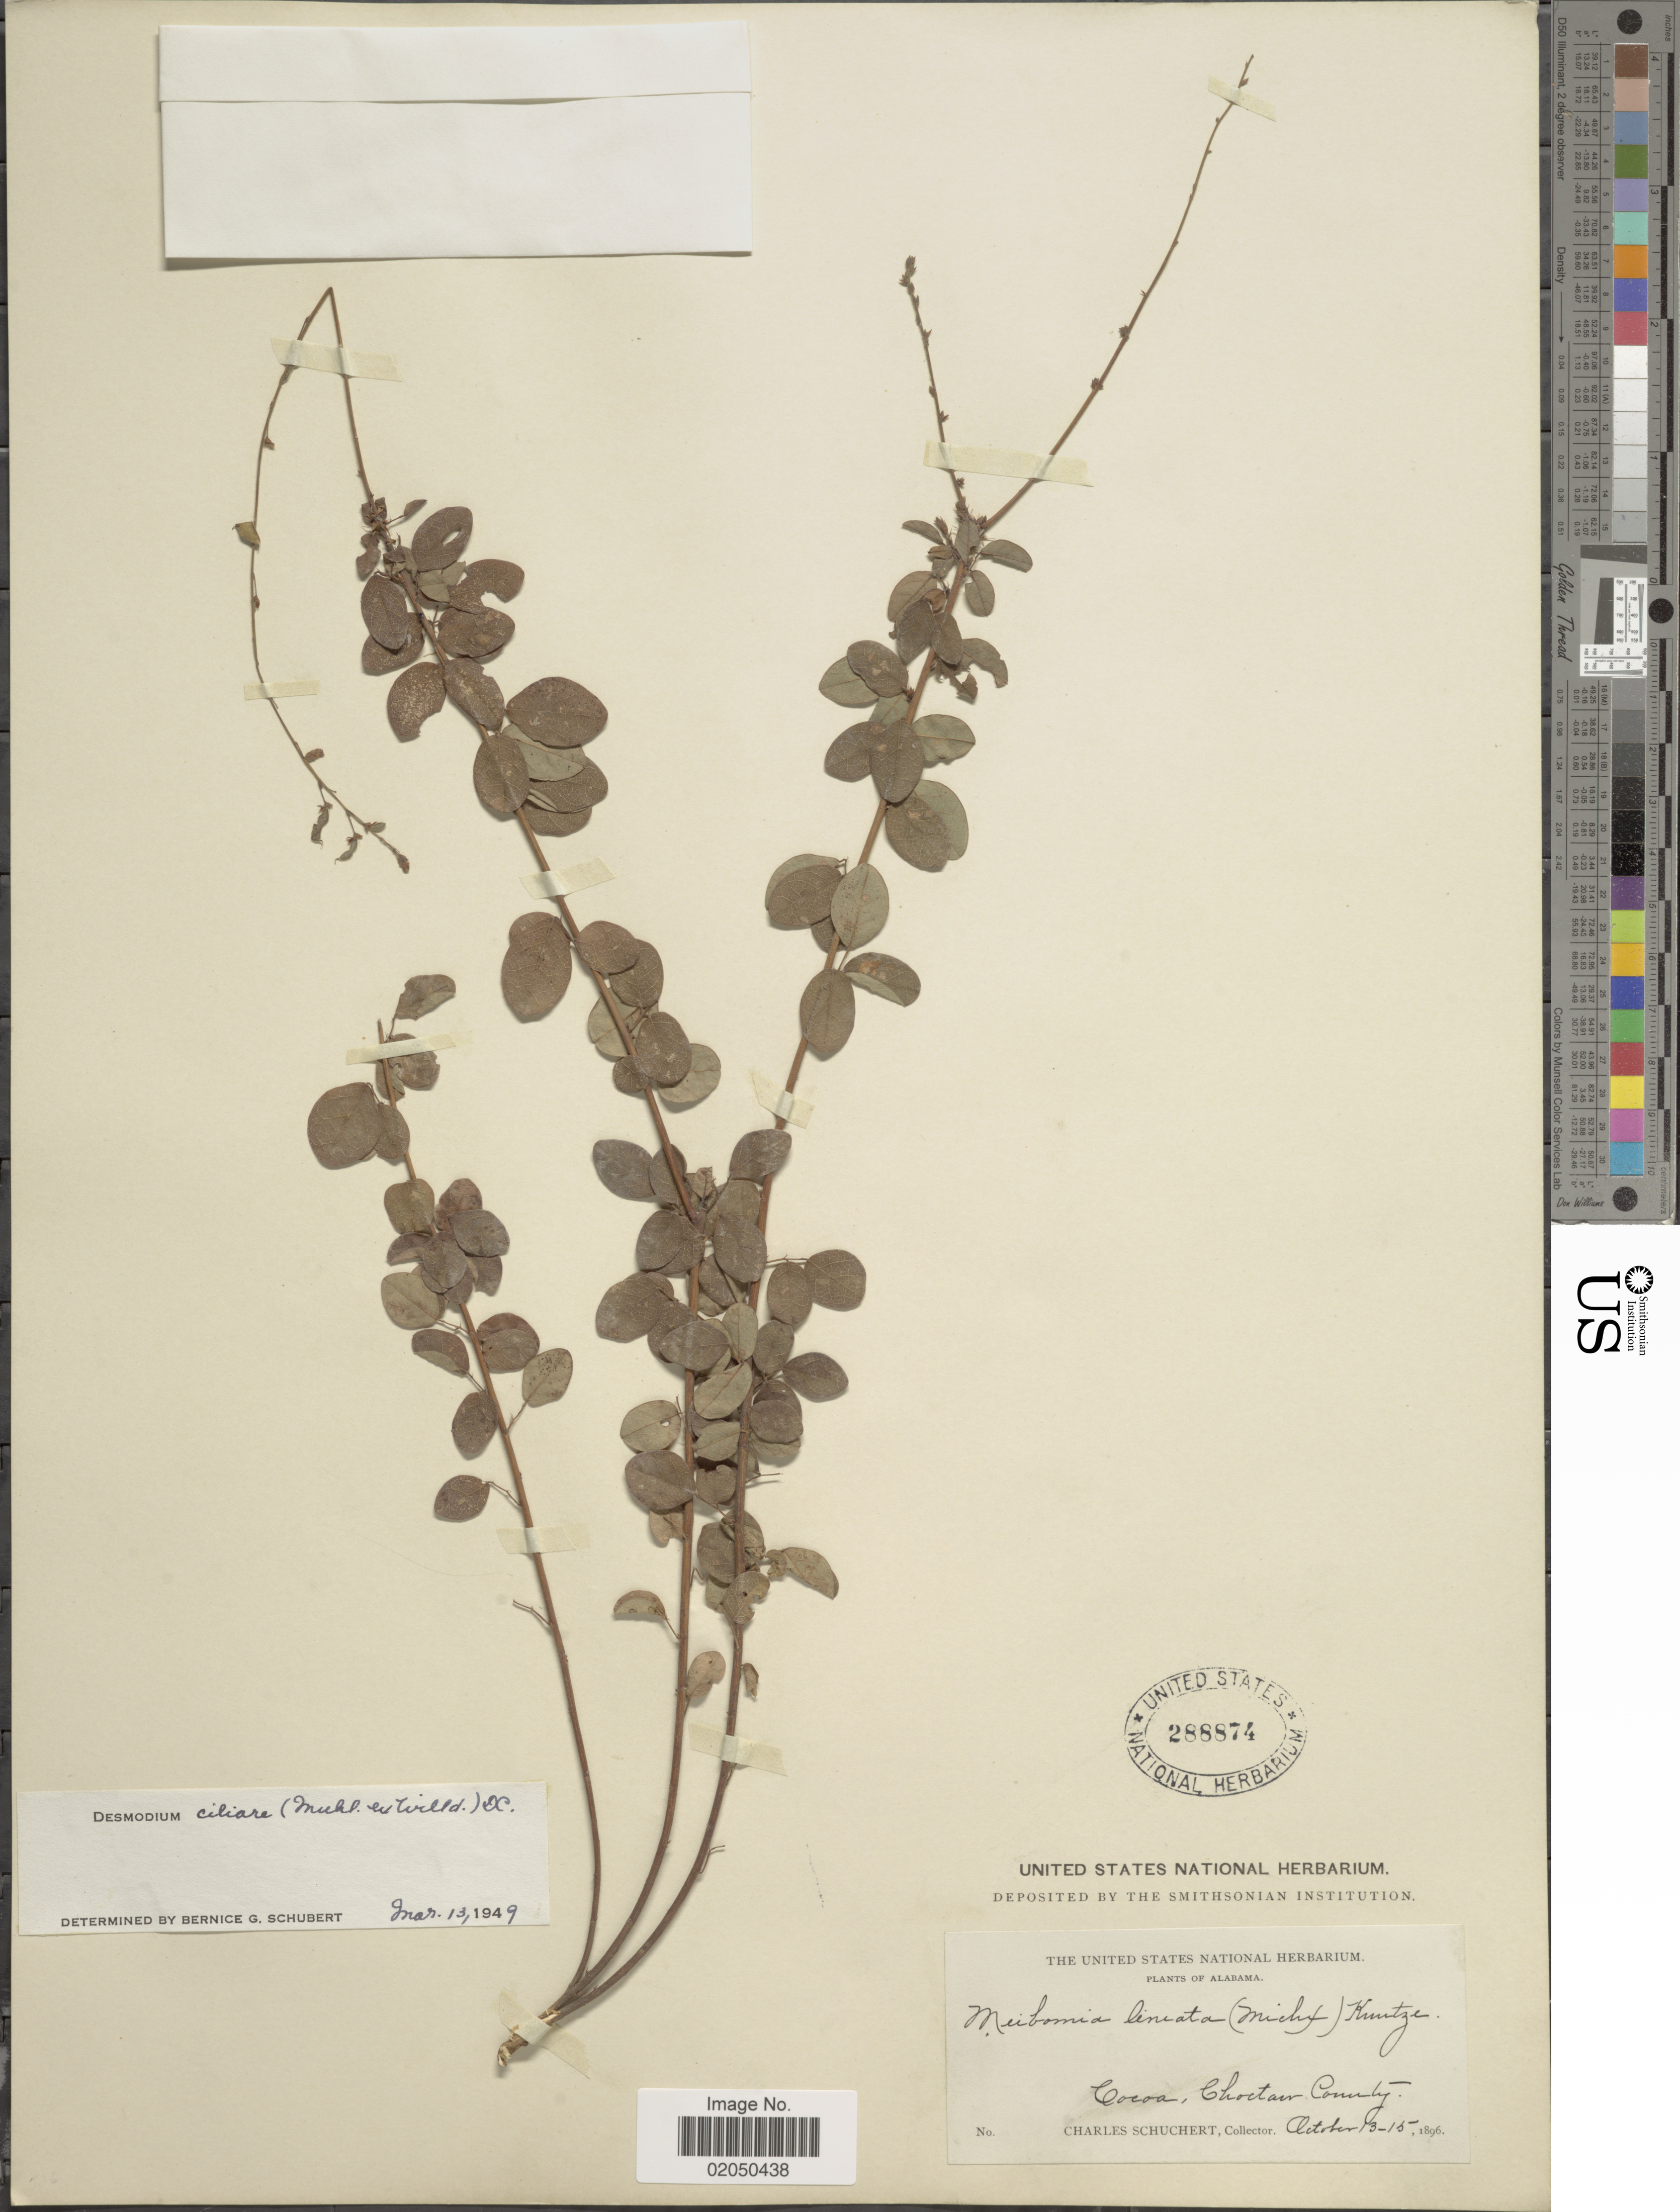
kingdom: Plantae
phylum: Tracheophyta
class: Magnoliopsida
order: Fabales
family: Fabaceae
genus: Desmodium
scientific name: Desmodium ciliare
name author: (Muhl. ex Willd.) DC.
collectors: C. Schuchert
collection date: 1896-10-13/1896-10-15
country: United States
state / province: Alabama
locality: Cocoa, Choctaw County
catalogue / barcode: US 288874